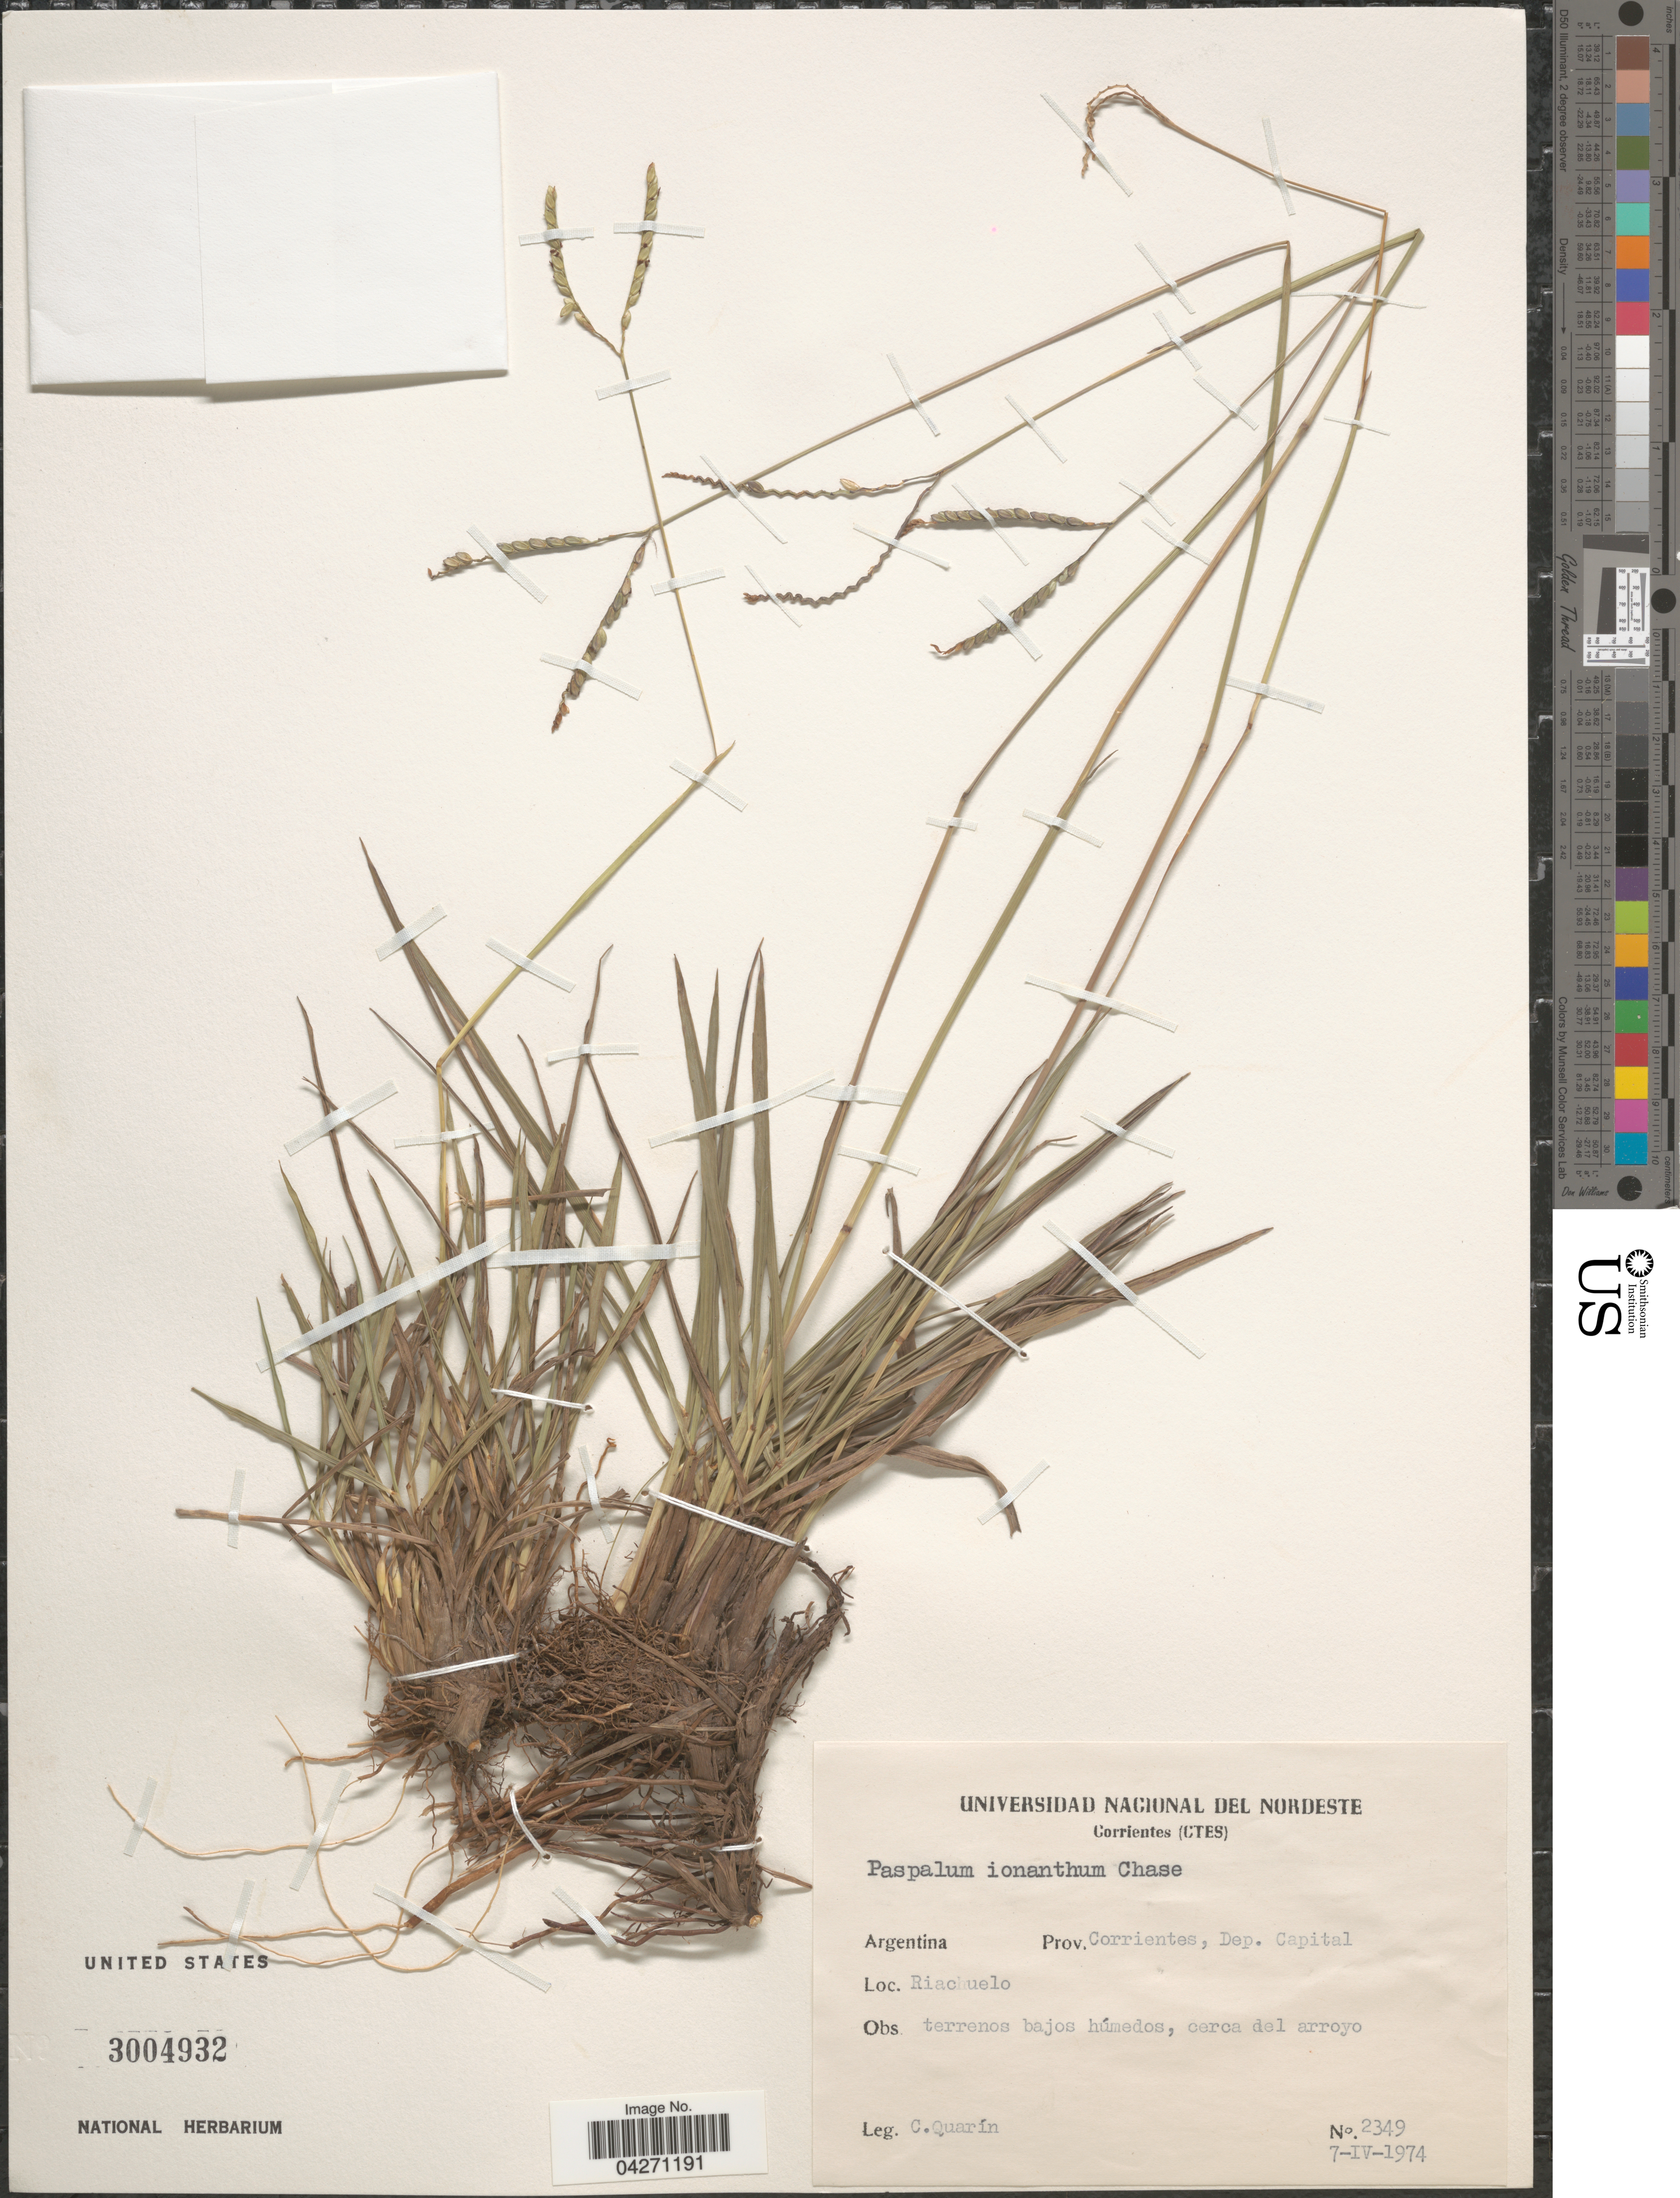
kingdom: Plantae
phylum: Tracheophyta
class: Liliopsida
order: Poales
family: Poaceae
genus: Paspalum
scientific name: Paspalum ionanthum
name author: Chase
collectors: C. Quarín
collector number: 2349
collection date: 1974-04-07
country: Argentina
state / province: Corrientes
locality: Prov. Corrientes, Dep. Capital. Riachuelo.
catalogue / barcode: US 3004932